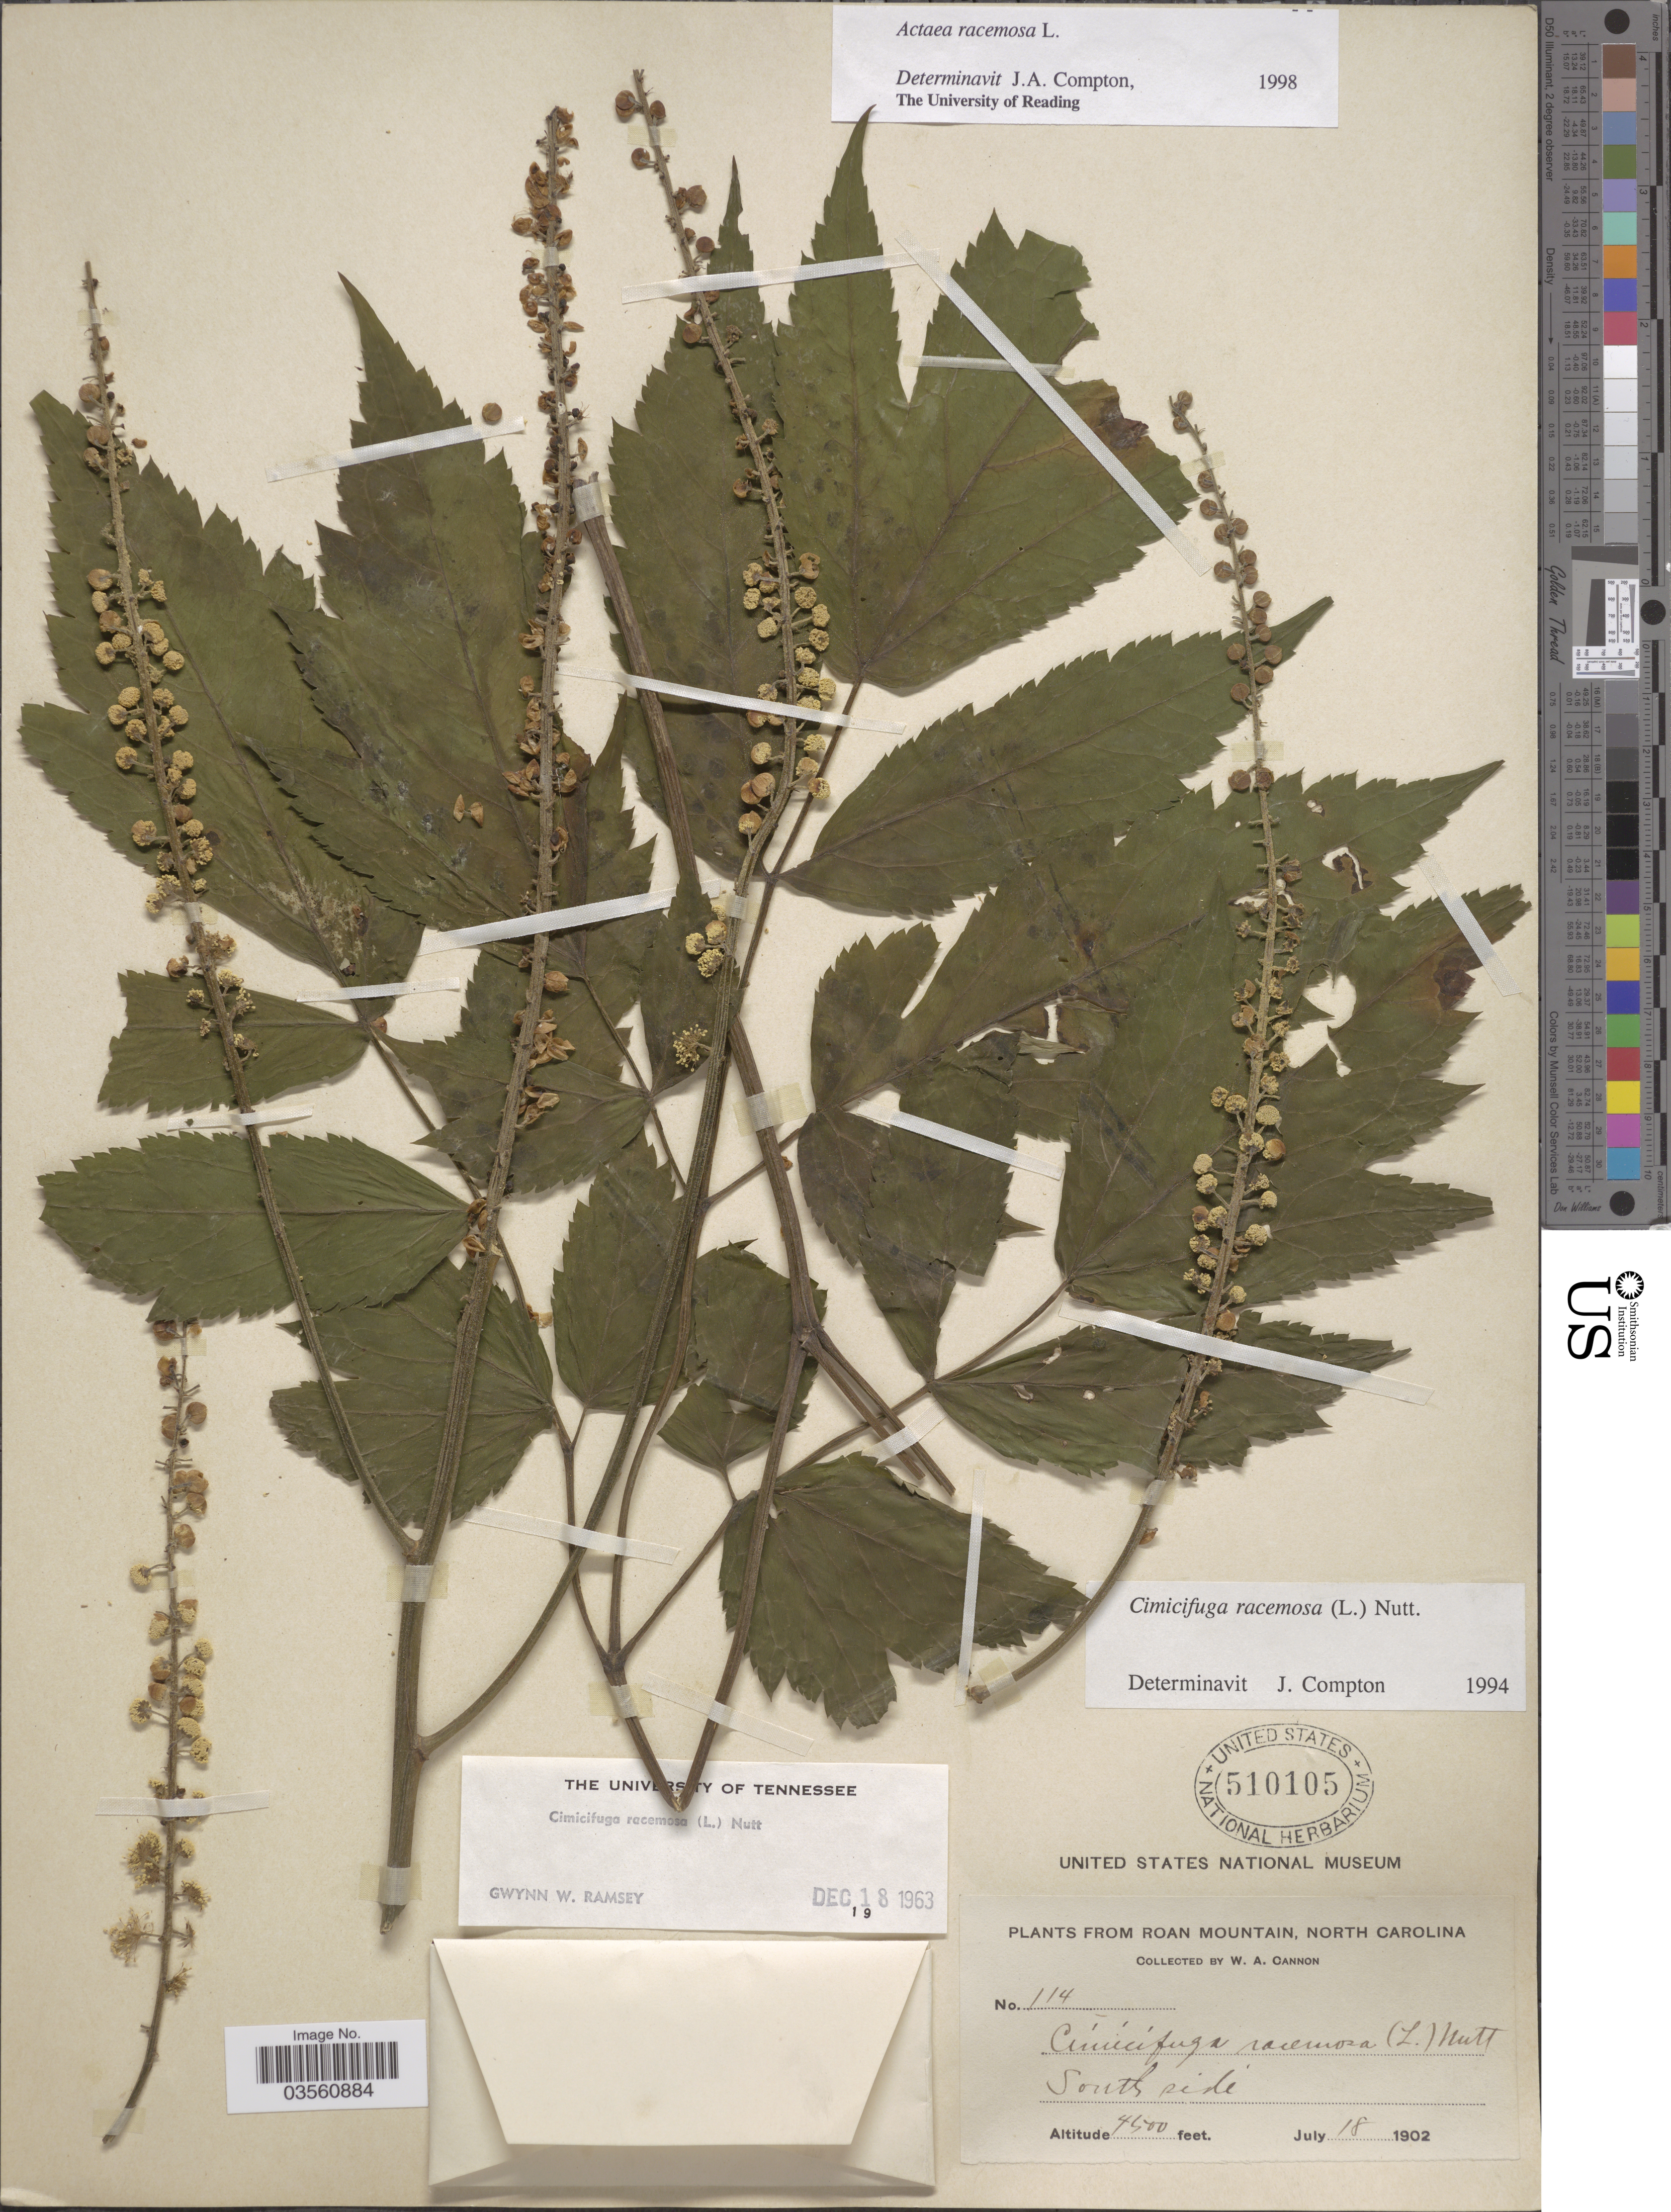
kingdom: Plantae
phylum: Tracheophyta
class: Magnoliopsida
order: Ranunculales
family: Ranunculaceae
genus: Actaea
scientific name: Actaea racemosa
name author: L.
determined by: Compton, J. A.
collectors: W. Cannon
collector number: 114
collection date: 1902-07-18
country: United States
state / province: North Carolina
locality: Roan Mountain. South side.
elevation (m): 1372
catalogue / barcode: US 510105